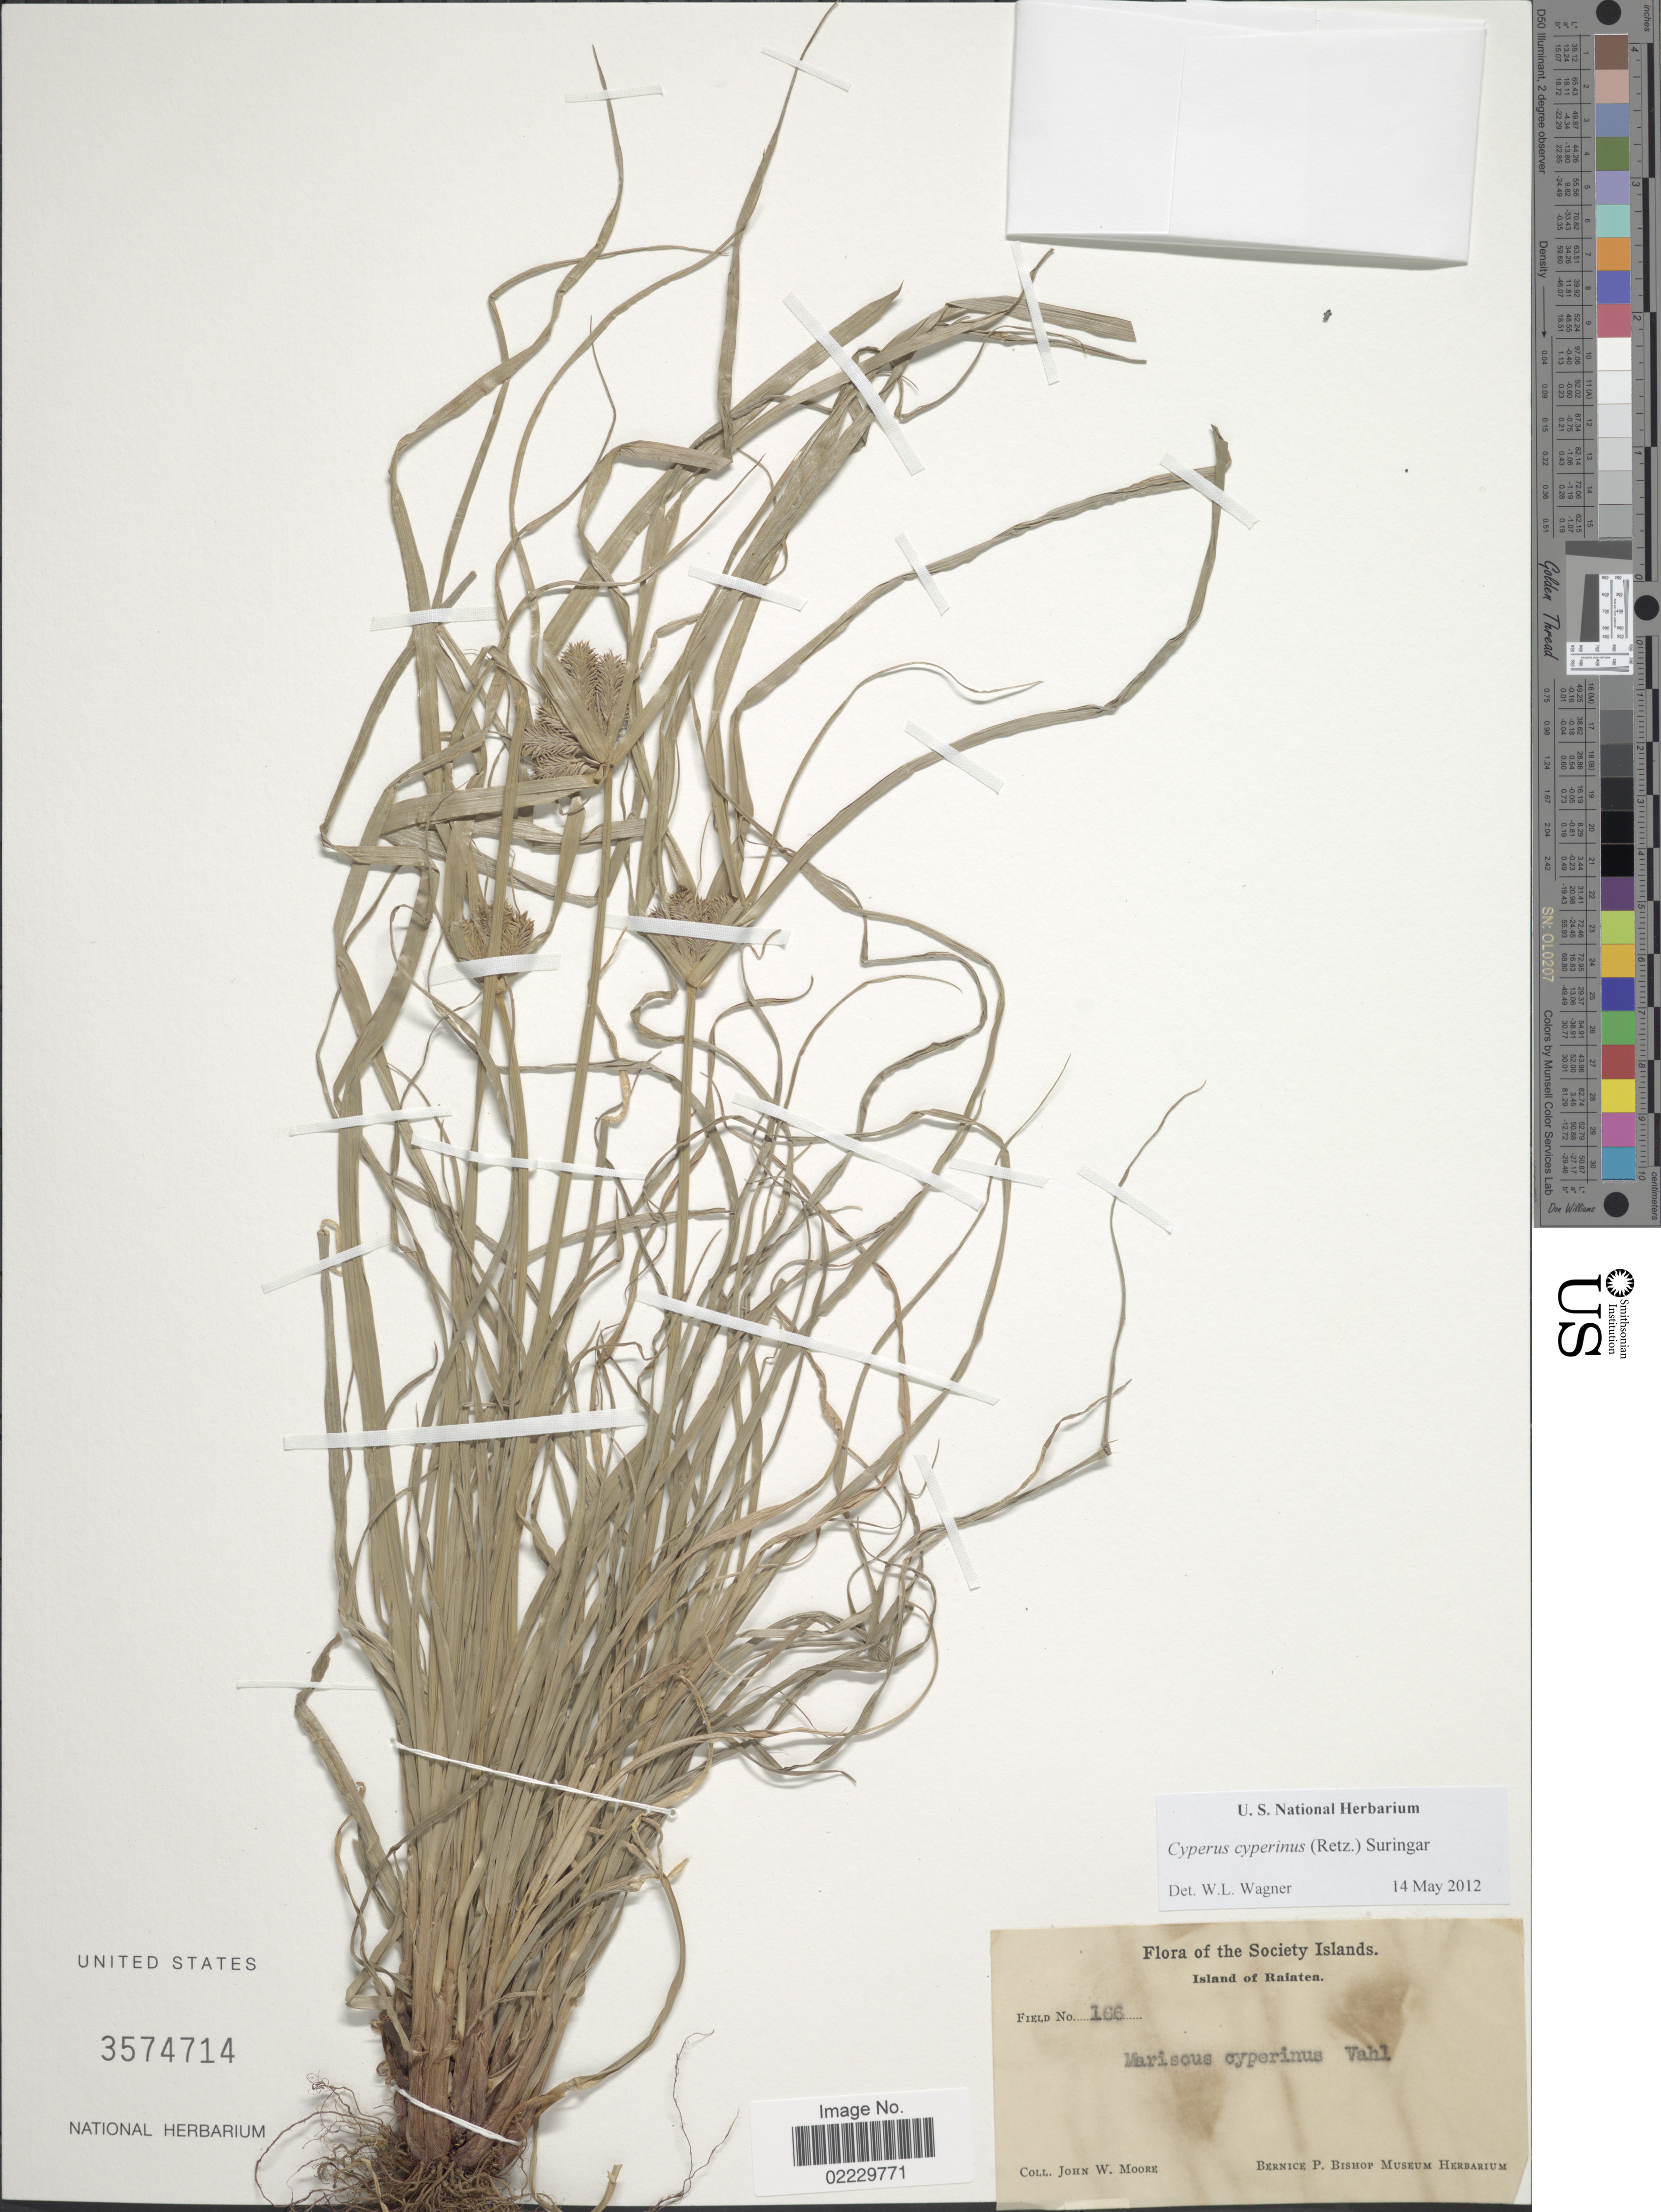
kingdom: Plantae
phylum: Tracheophyta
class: Liliopsida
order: Poales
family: Cyperaceae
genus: Cyperus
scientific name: Cyperus cyperinus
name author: (Retz.) Valck. Sur.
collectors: J. Moore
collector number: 166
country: French Polynesia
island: Raiatea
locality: Society Islands, Island of Raiatea.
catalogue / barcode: US 3574714